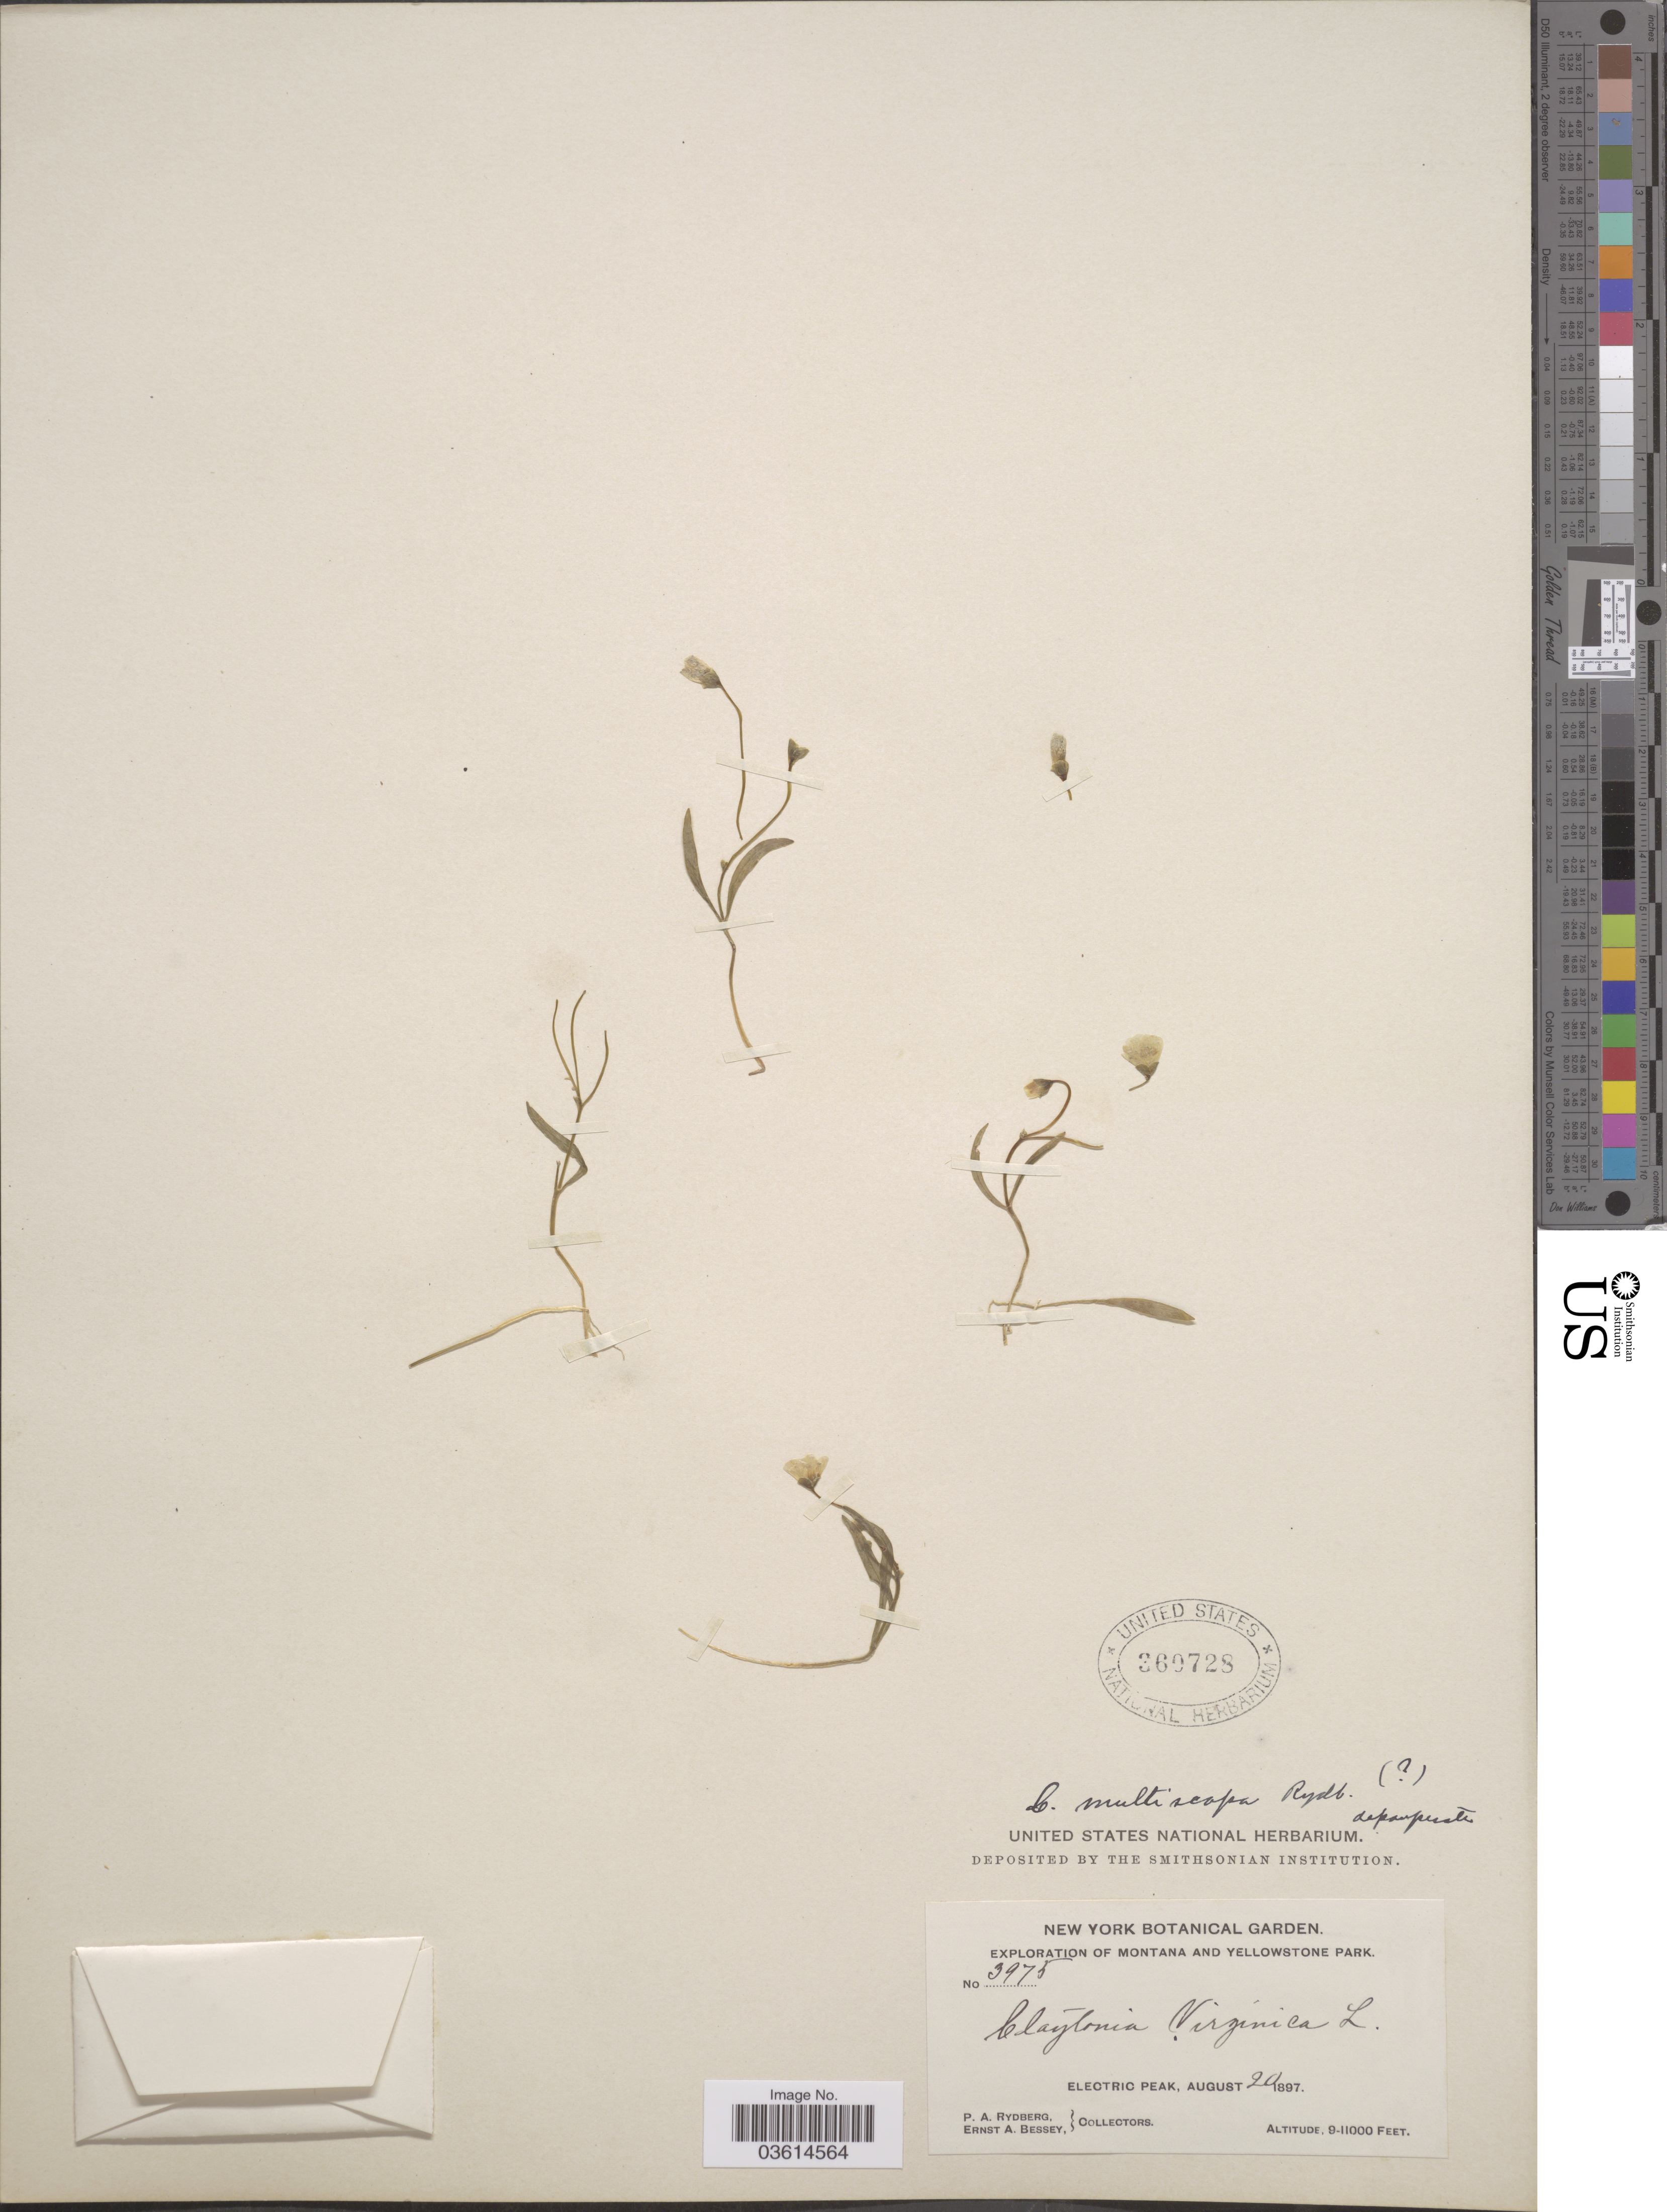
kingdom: Plantae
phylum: Tracheophyta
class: Magnoliopsida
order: Caryophyllales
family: Montiaceae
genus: Claytonia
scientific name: Claytonia multiscapa subsp. multiscapa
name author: Rydb.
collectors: P. A. Rydberg & E. A. Bessey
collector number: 3975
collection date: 1897-08-20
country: United States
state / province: Montana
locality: Yellowstone Park. Electric Peak.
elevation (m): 2743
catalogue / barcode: US 360728